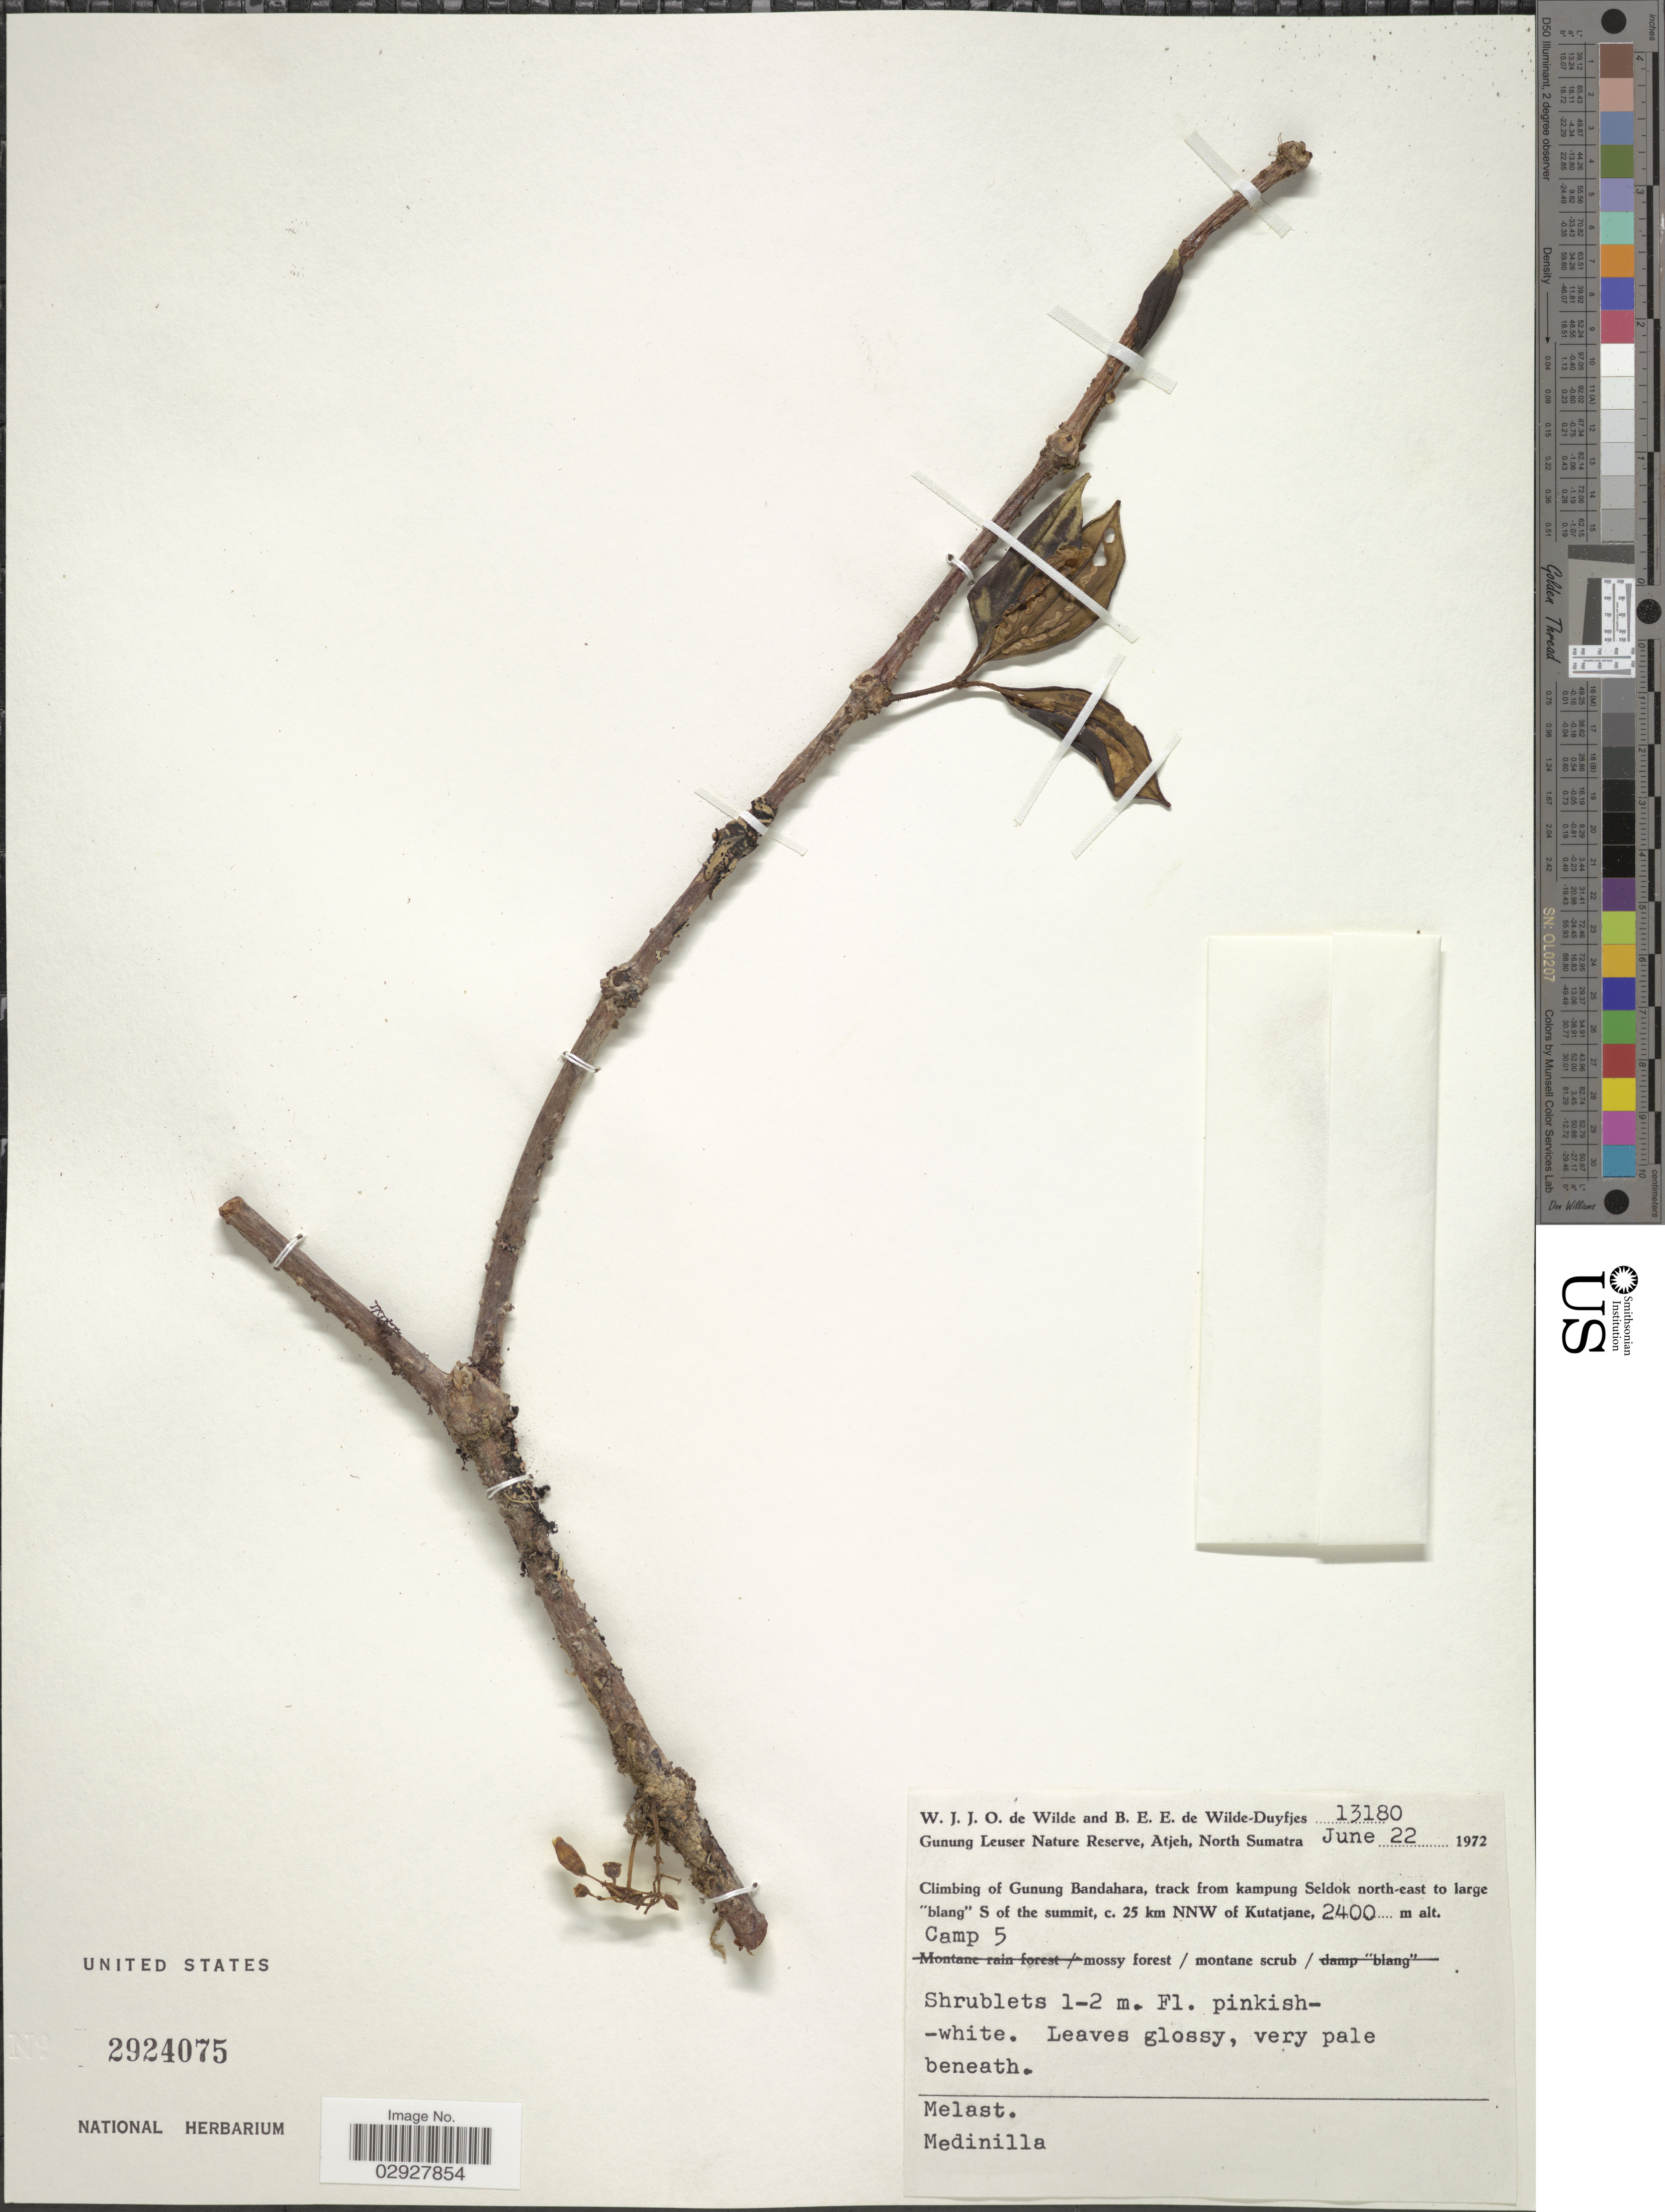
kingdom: Plantae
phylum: Tracheophyta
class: Magnoliopsida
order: Myrtales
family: Melastomataceae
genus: Medinilla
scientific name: Medinilla sp.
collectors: W. J. de Wilde & B. E. de Wilde-Duyfjes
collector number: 13180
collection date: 1972-06-22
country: Indonesia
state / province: Sumatra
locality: Gunung Leuser Nature Reserve, Atjeh, North Sumatra. Climbing of Gunung Bandahara, track from kampung Seldok north-east to large "blang" S of the summit, c. 25 km NNW of Kutatjane. Camp 5.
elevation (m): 2400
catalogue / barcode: US 2924075